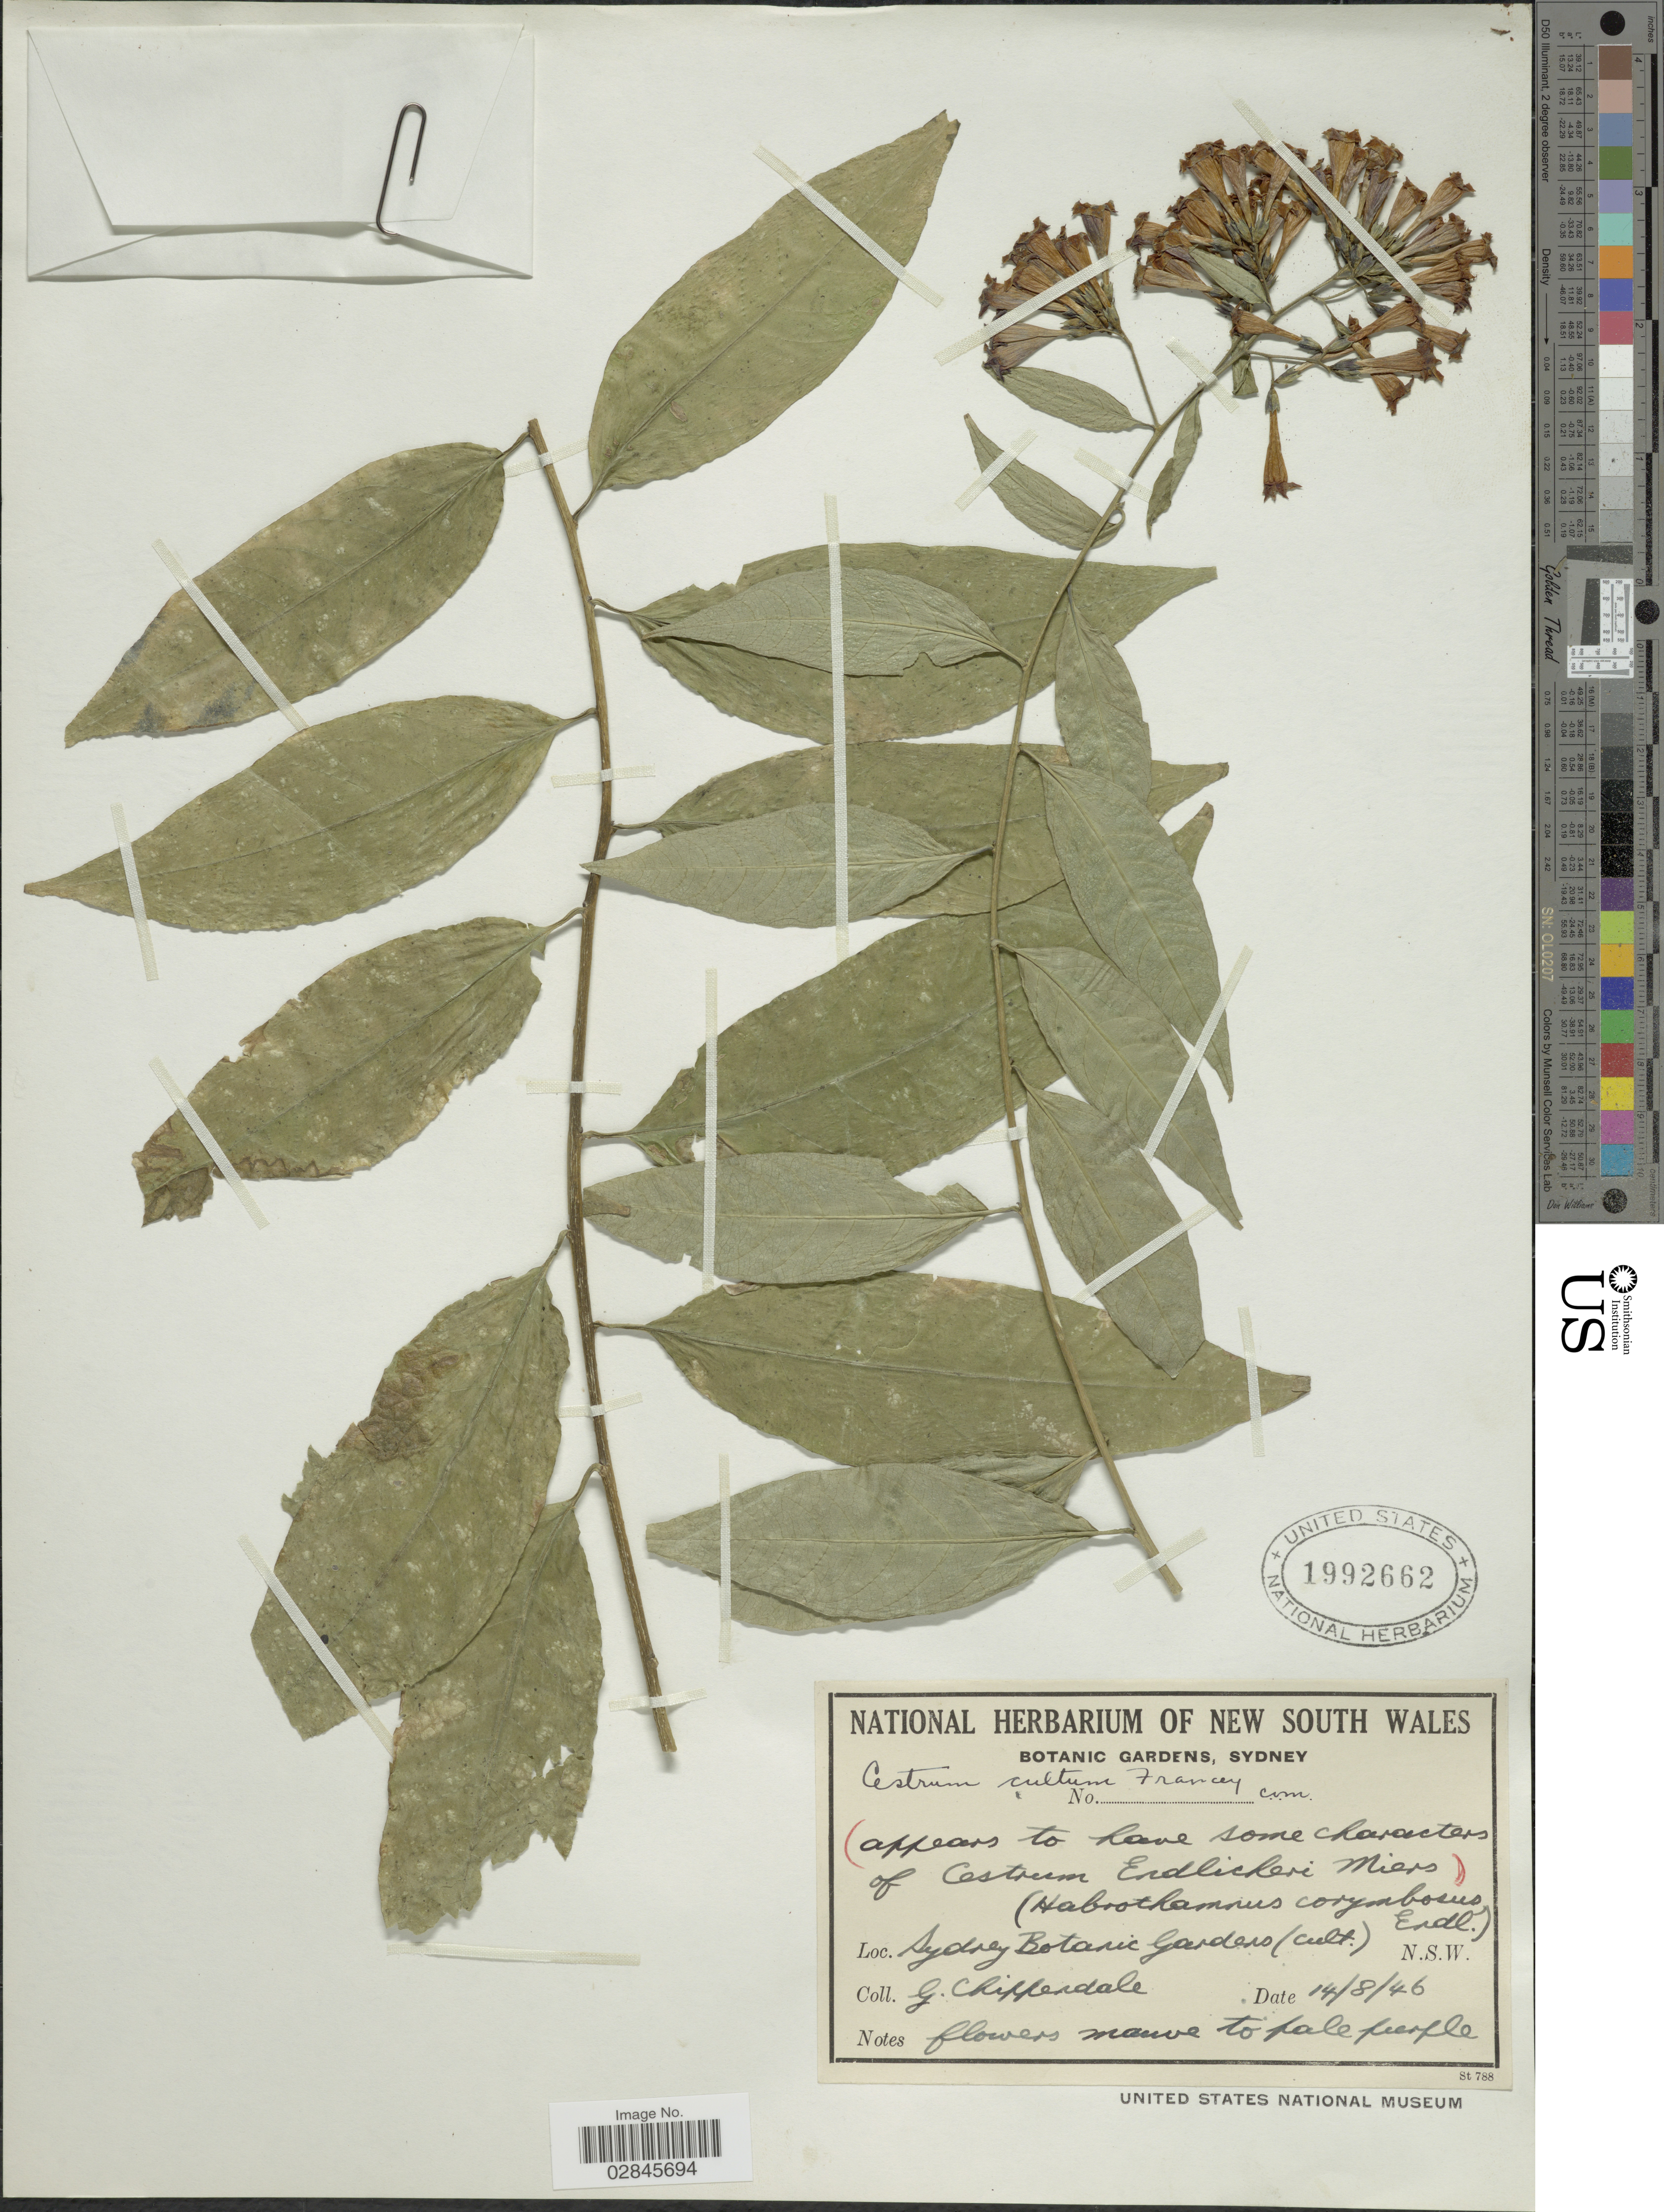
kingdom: Plantae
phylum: Tracheophyta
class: Magnoliopsida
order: Solanales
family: Solanaceae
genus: Cestrum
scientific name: Cestrum x cultum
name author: Francey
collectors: G. Chippendale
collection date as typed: Transcribed d/m/y: 14/8/46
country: Australia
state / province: New South Wales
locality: Sydney Botanic Gardens.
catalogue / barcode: US 1992662